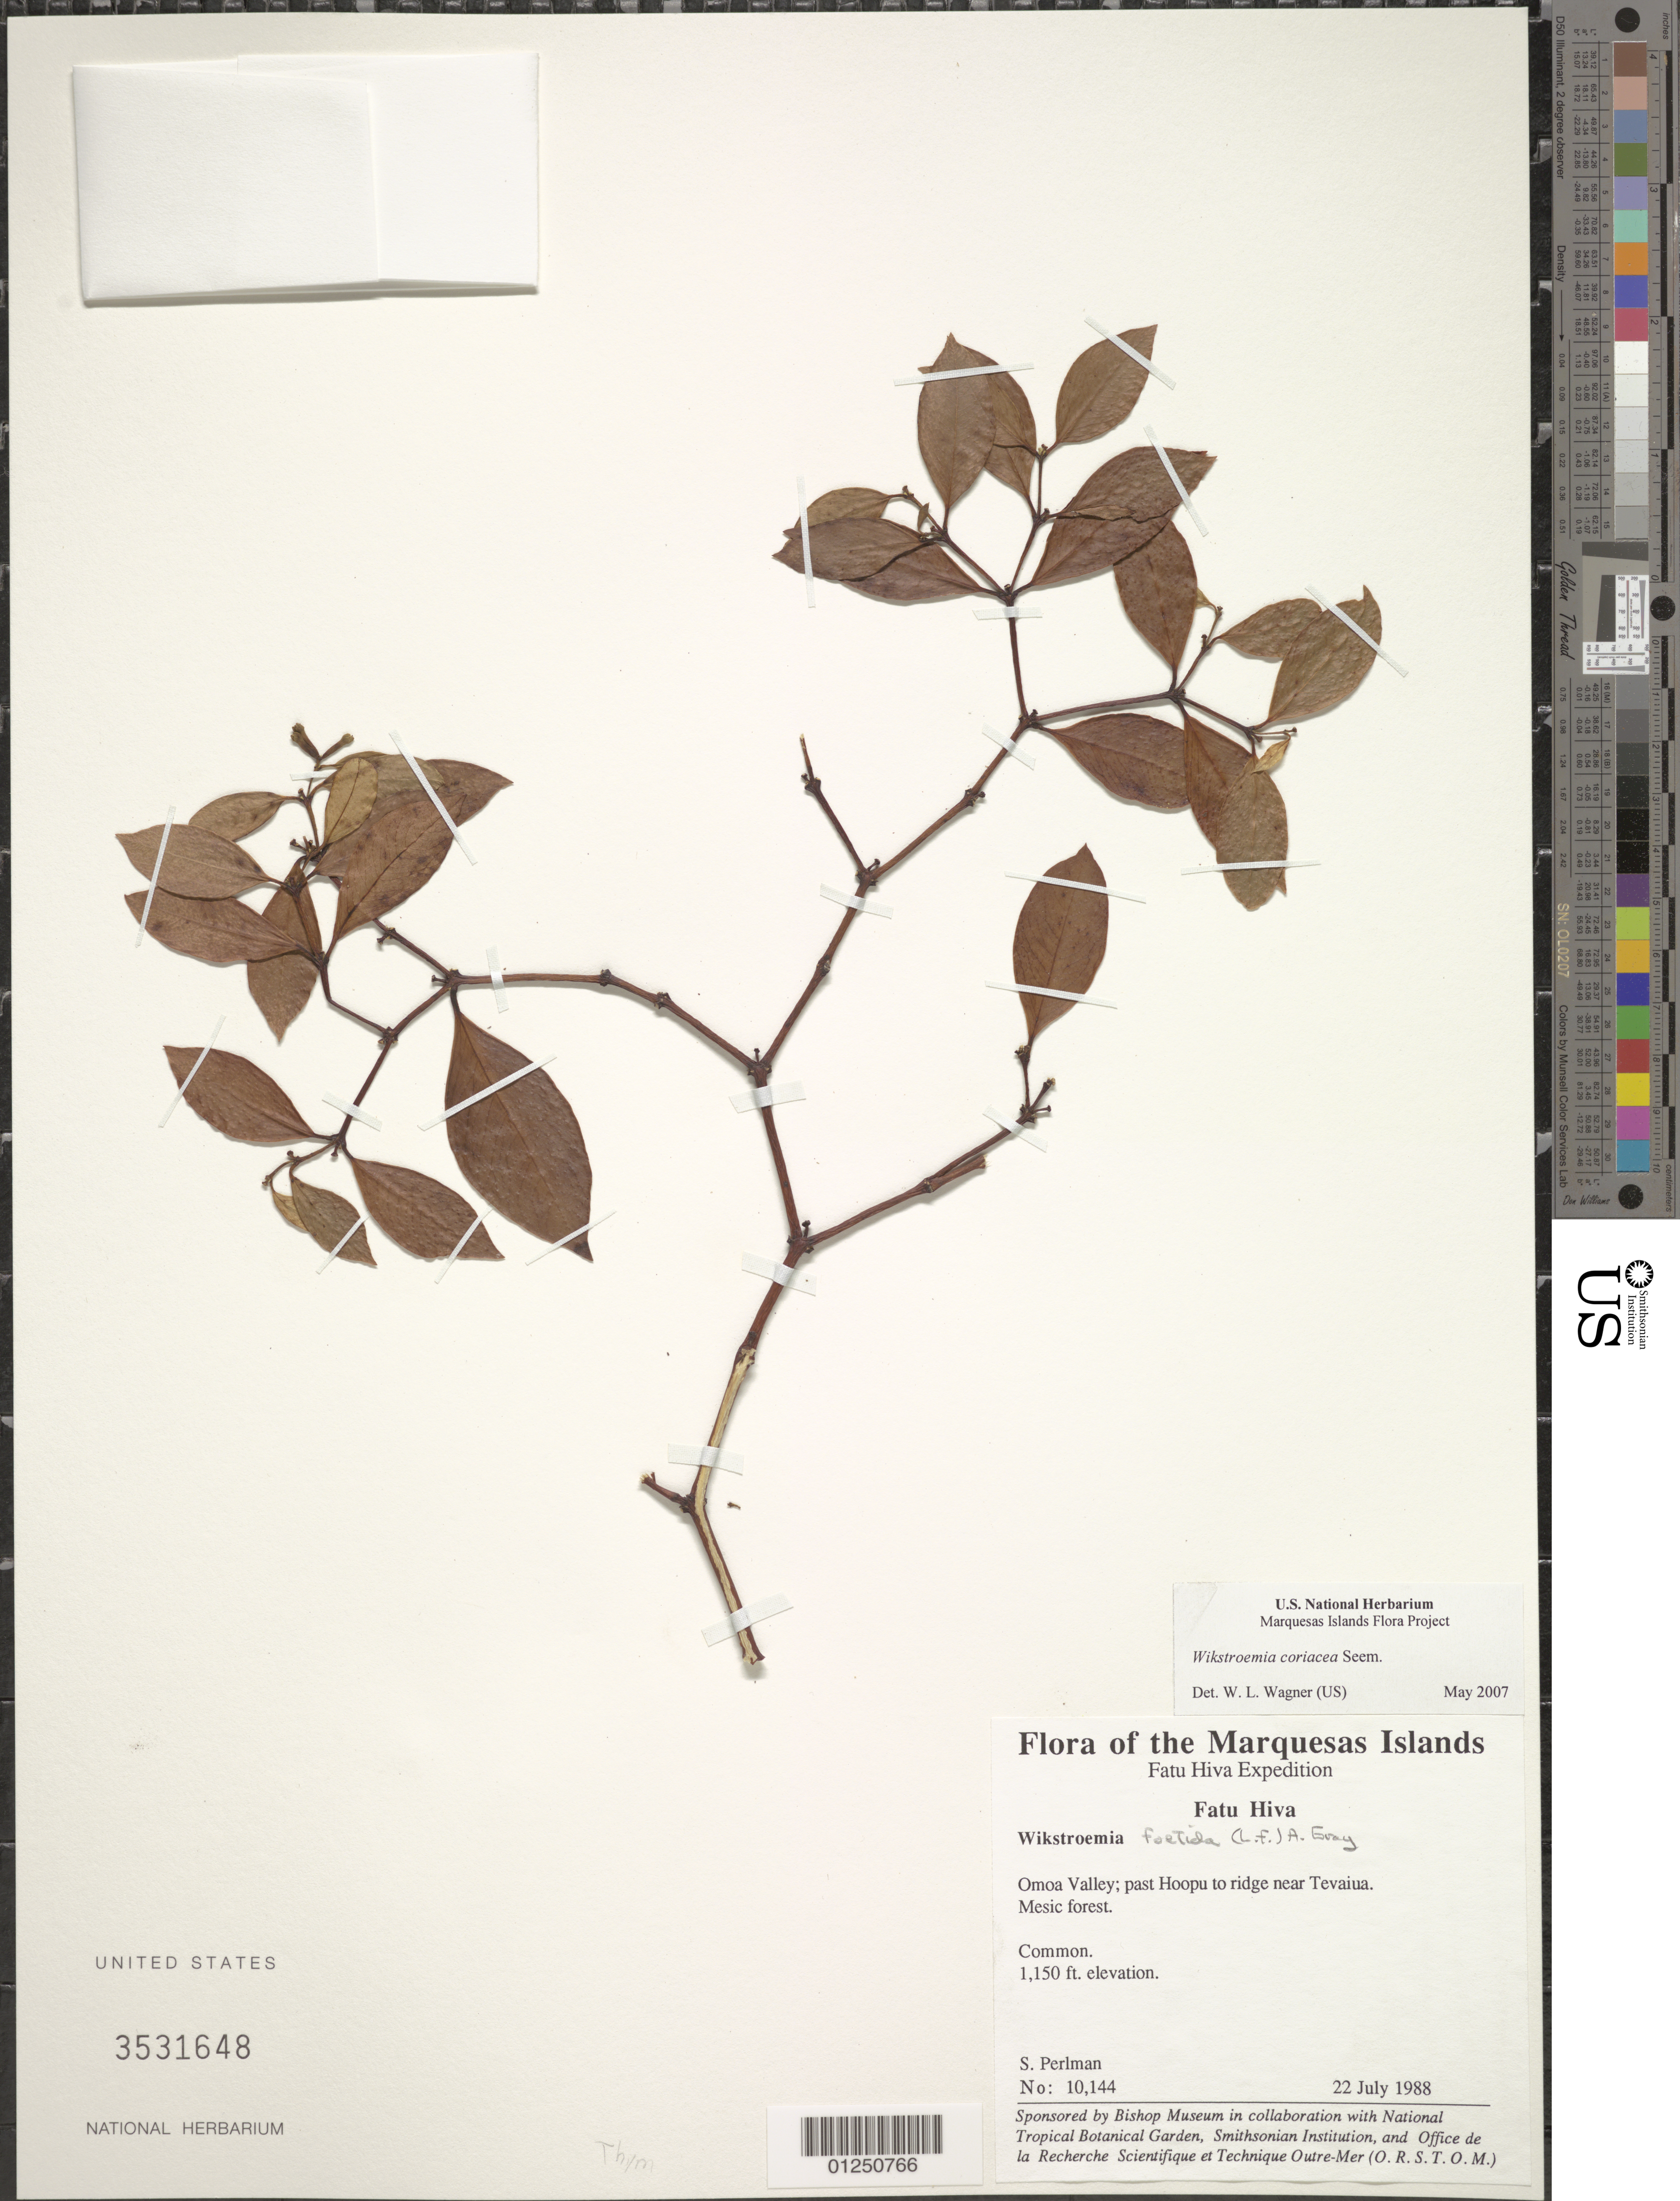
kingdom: Plantae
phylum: Tracheophyta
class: Magnoliopsida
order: Malvales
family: Thymelaeaceae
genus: Wikstroemia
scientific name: Wikstroemia coriacea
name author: Seem.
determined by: Wagner, W. L., (BOT), Smithsonian Institution - National Museum of Natural History (UNITED STATES)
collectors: S. P. Perlman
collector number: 10144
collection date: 1988-07-22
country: French Polynesia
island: Fatu Hiva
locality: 'Omo'a Valley, past Hoopu to ridge near Tevaiua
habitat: Mesic forest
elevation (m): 351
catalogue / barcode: US 3531648